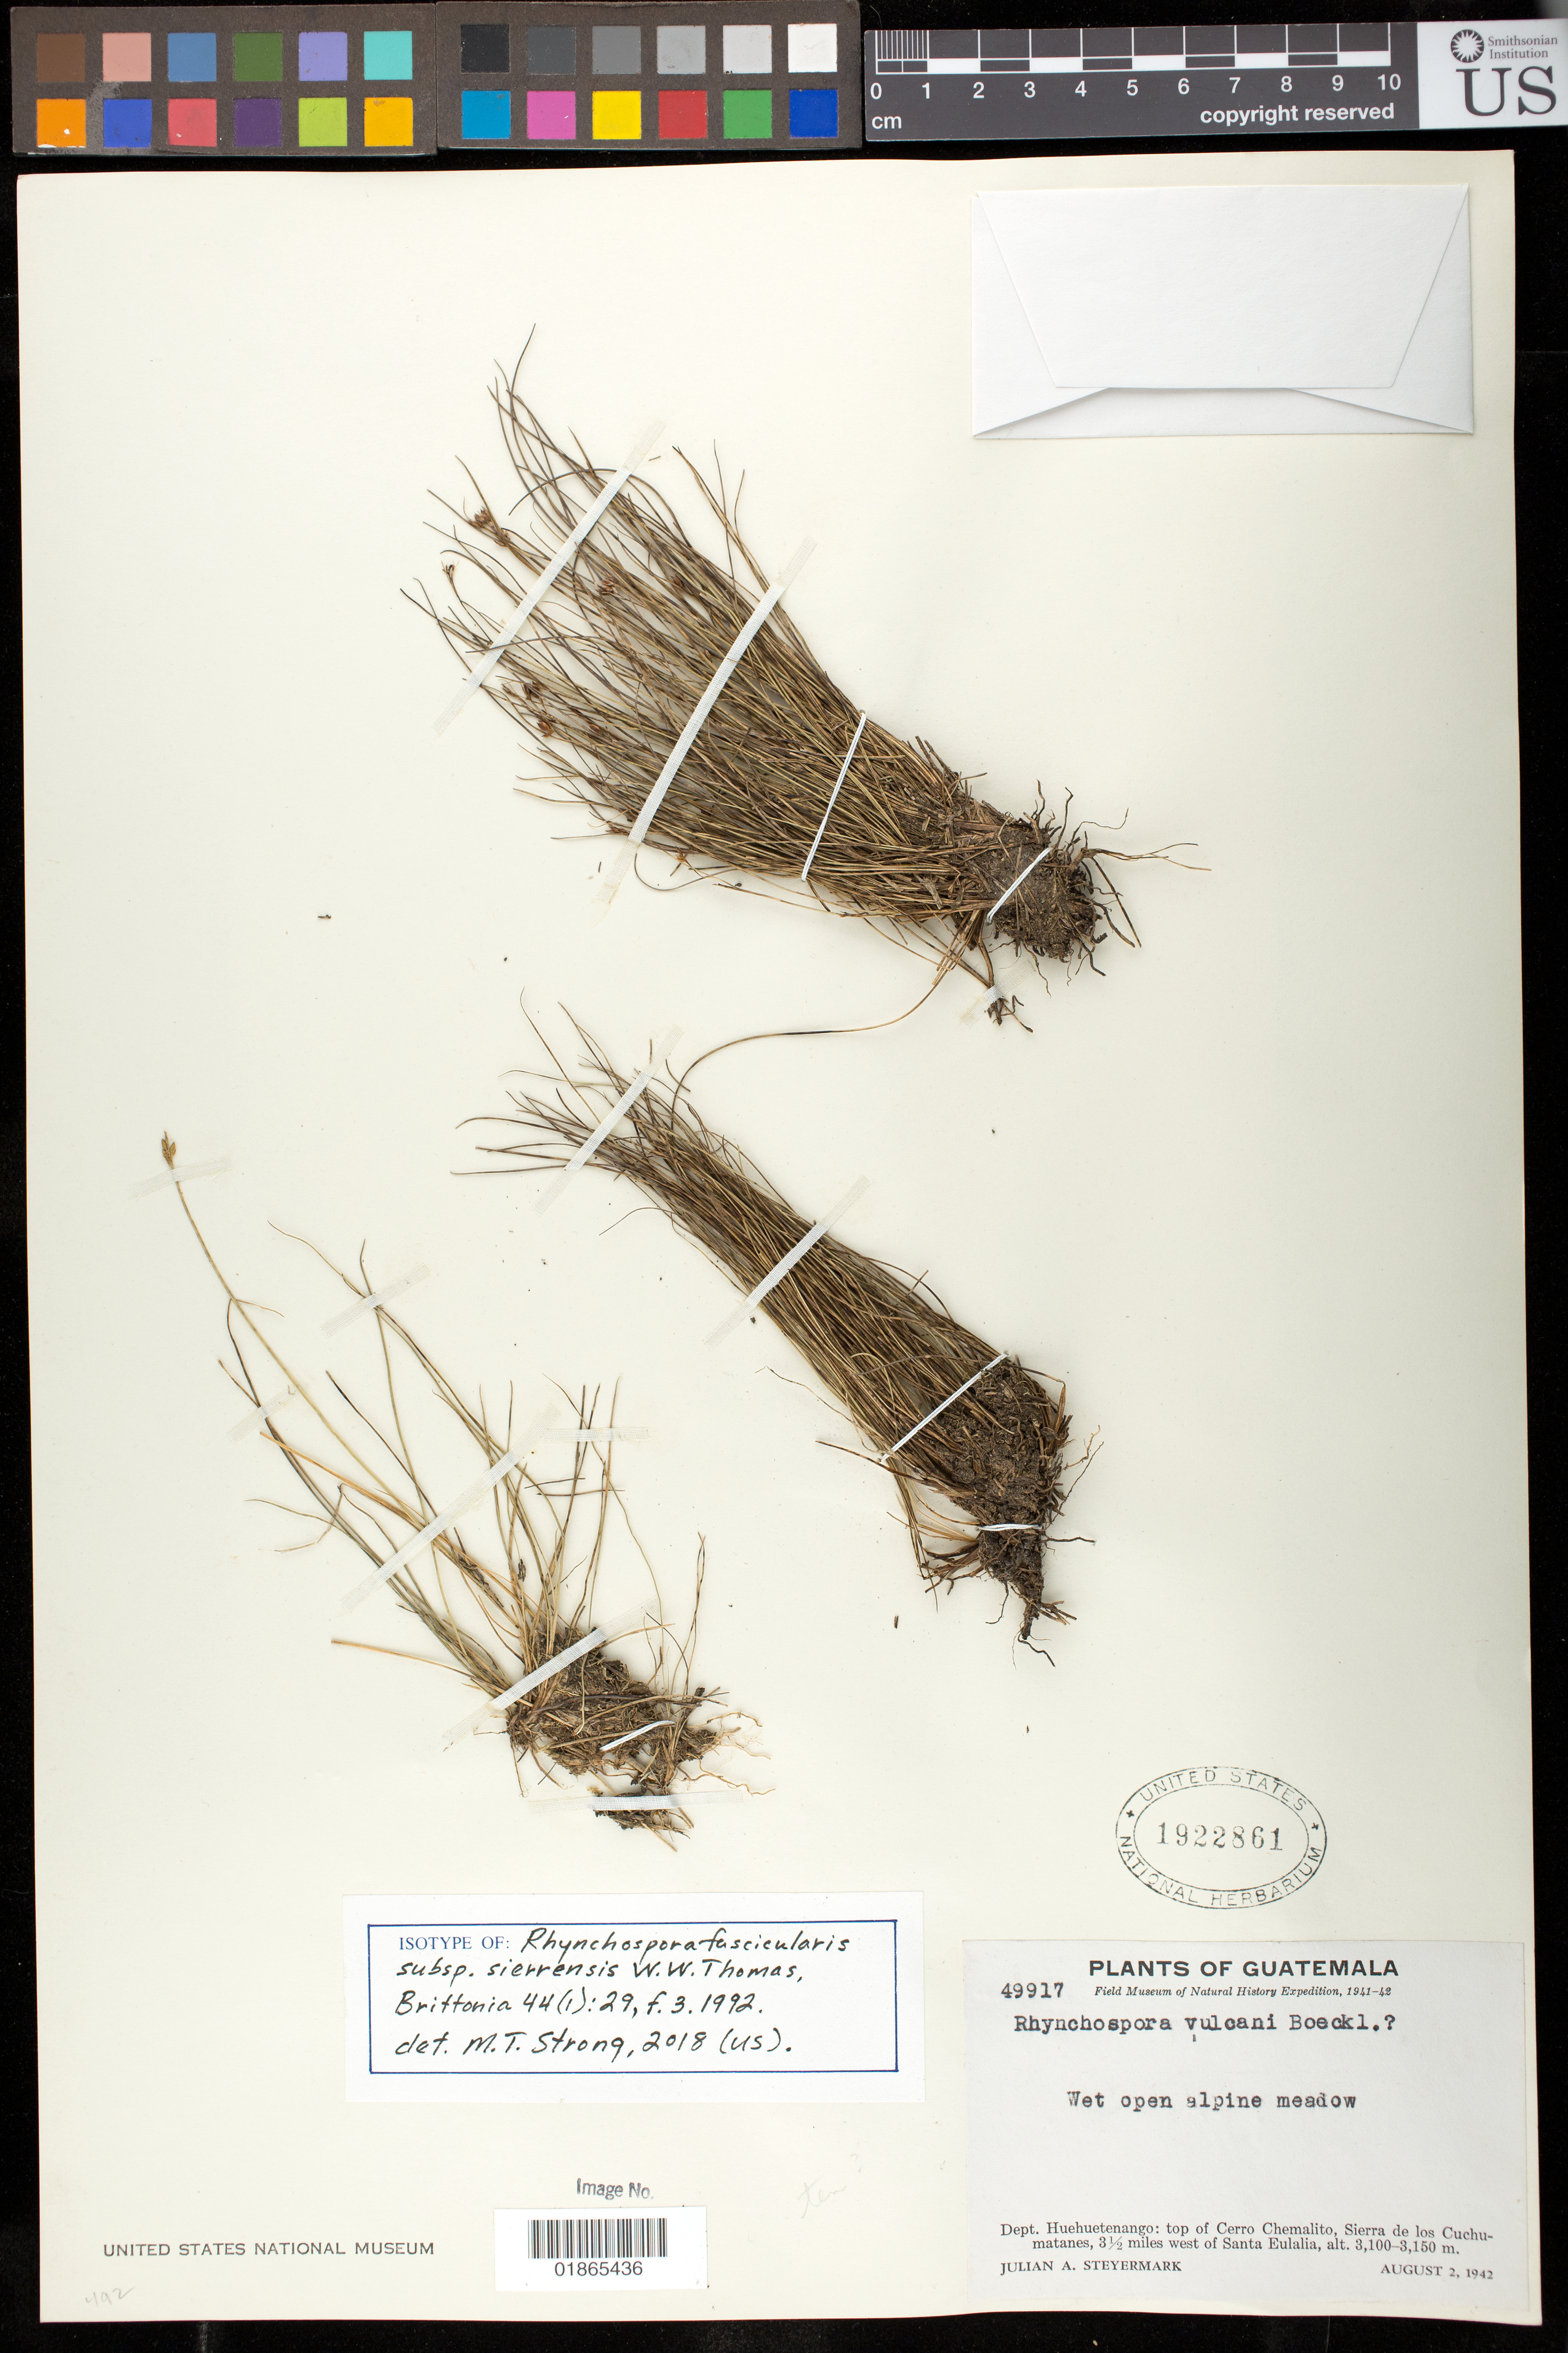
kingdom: Plantae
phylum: Tracheophyta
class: Liliopsida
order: Poales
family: Cyperaceae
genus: Rhynchospora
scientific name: Rhynchospora fascicularis subsp. sierrensis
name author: W.W. Thomas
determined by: Strong, M. T., (US), Smithsonian Institution - National Museum of Natural History (UNITED STATES)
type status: Isotype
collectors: J. Steyermark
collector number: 49917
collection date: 1942-08-02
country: Guatemala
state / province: Huehuetenango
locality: Dept. Huehuetenango: top of Cerro Chemalito, Sierra de los Cuchumatanes, 3½ miles west of Santa Eulalia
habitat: Wet open alpine meadow.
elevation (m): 3100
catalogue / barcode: US 1922861